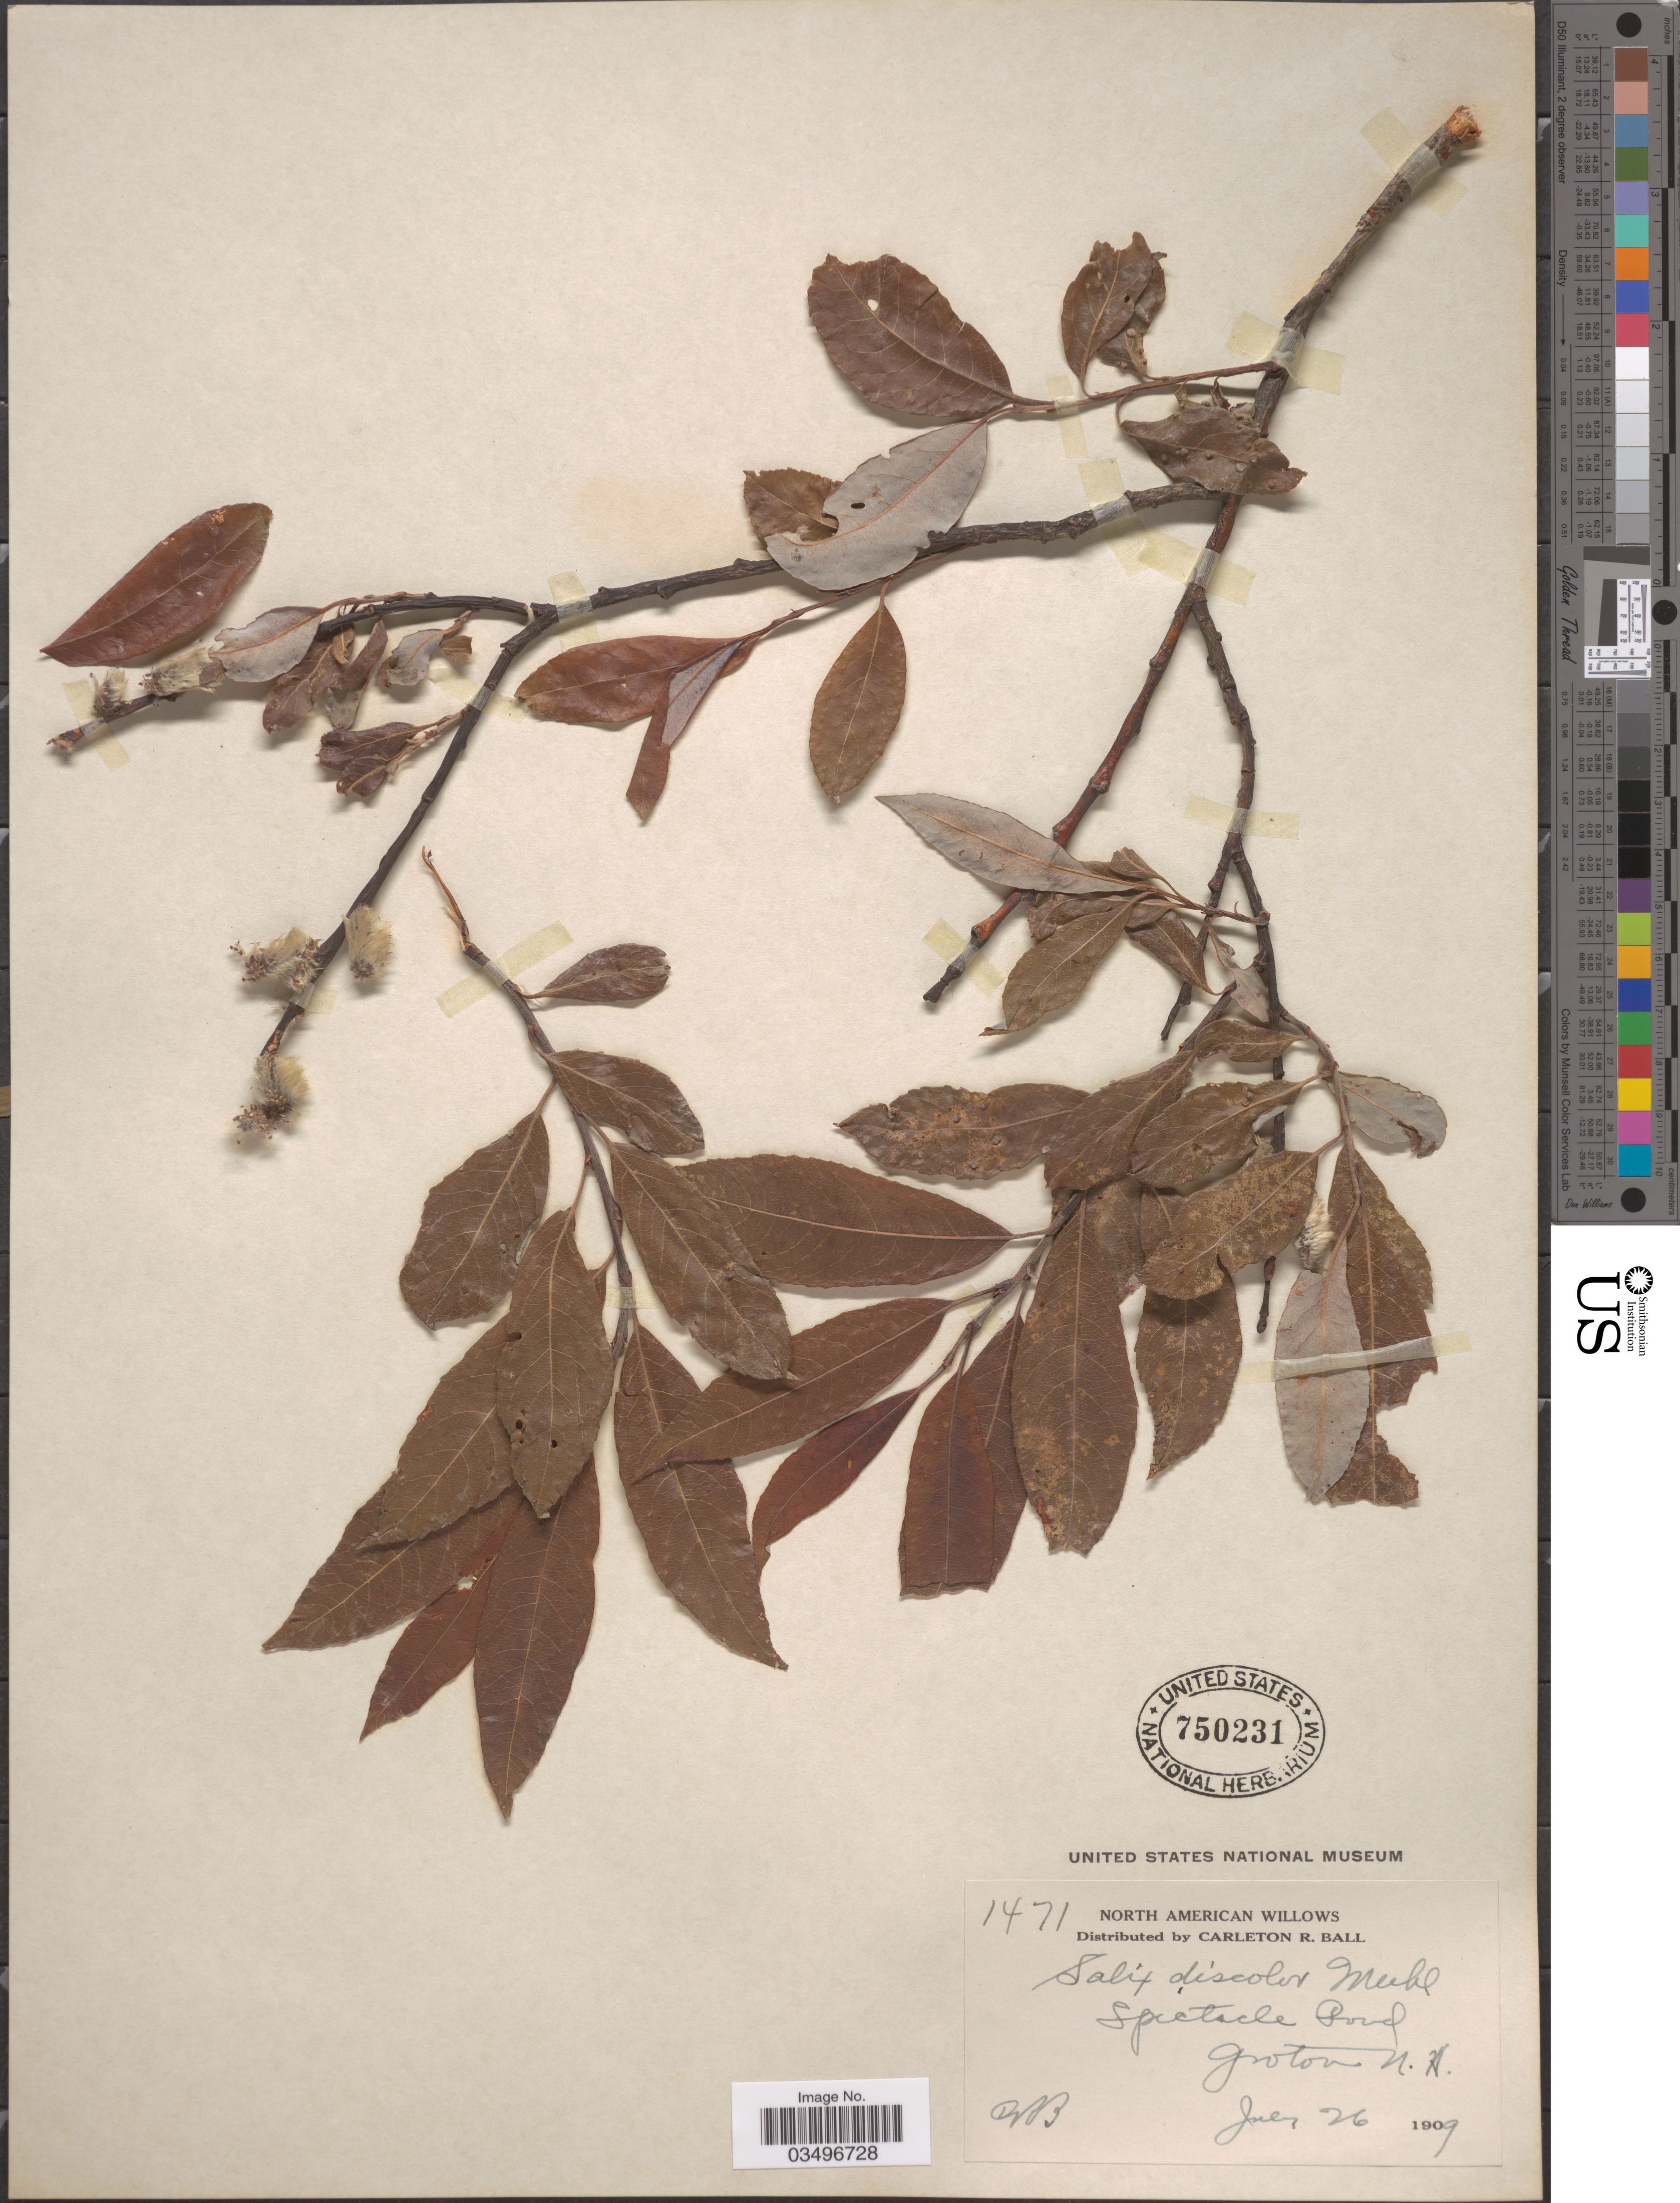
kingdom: Plantae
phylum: Tracheophyta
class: Magnoliopsida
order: Malpighiales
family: Salicaceae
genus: Salix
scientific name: Salix discolor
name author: Muhl.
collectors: C. R. Ball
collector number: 147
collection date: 1909-07-26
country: United States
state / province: New Hampshire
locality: Spectacle Pond Groton.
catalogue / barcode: US 750231